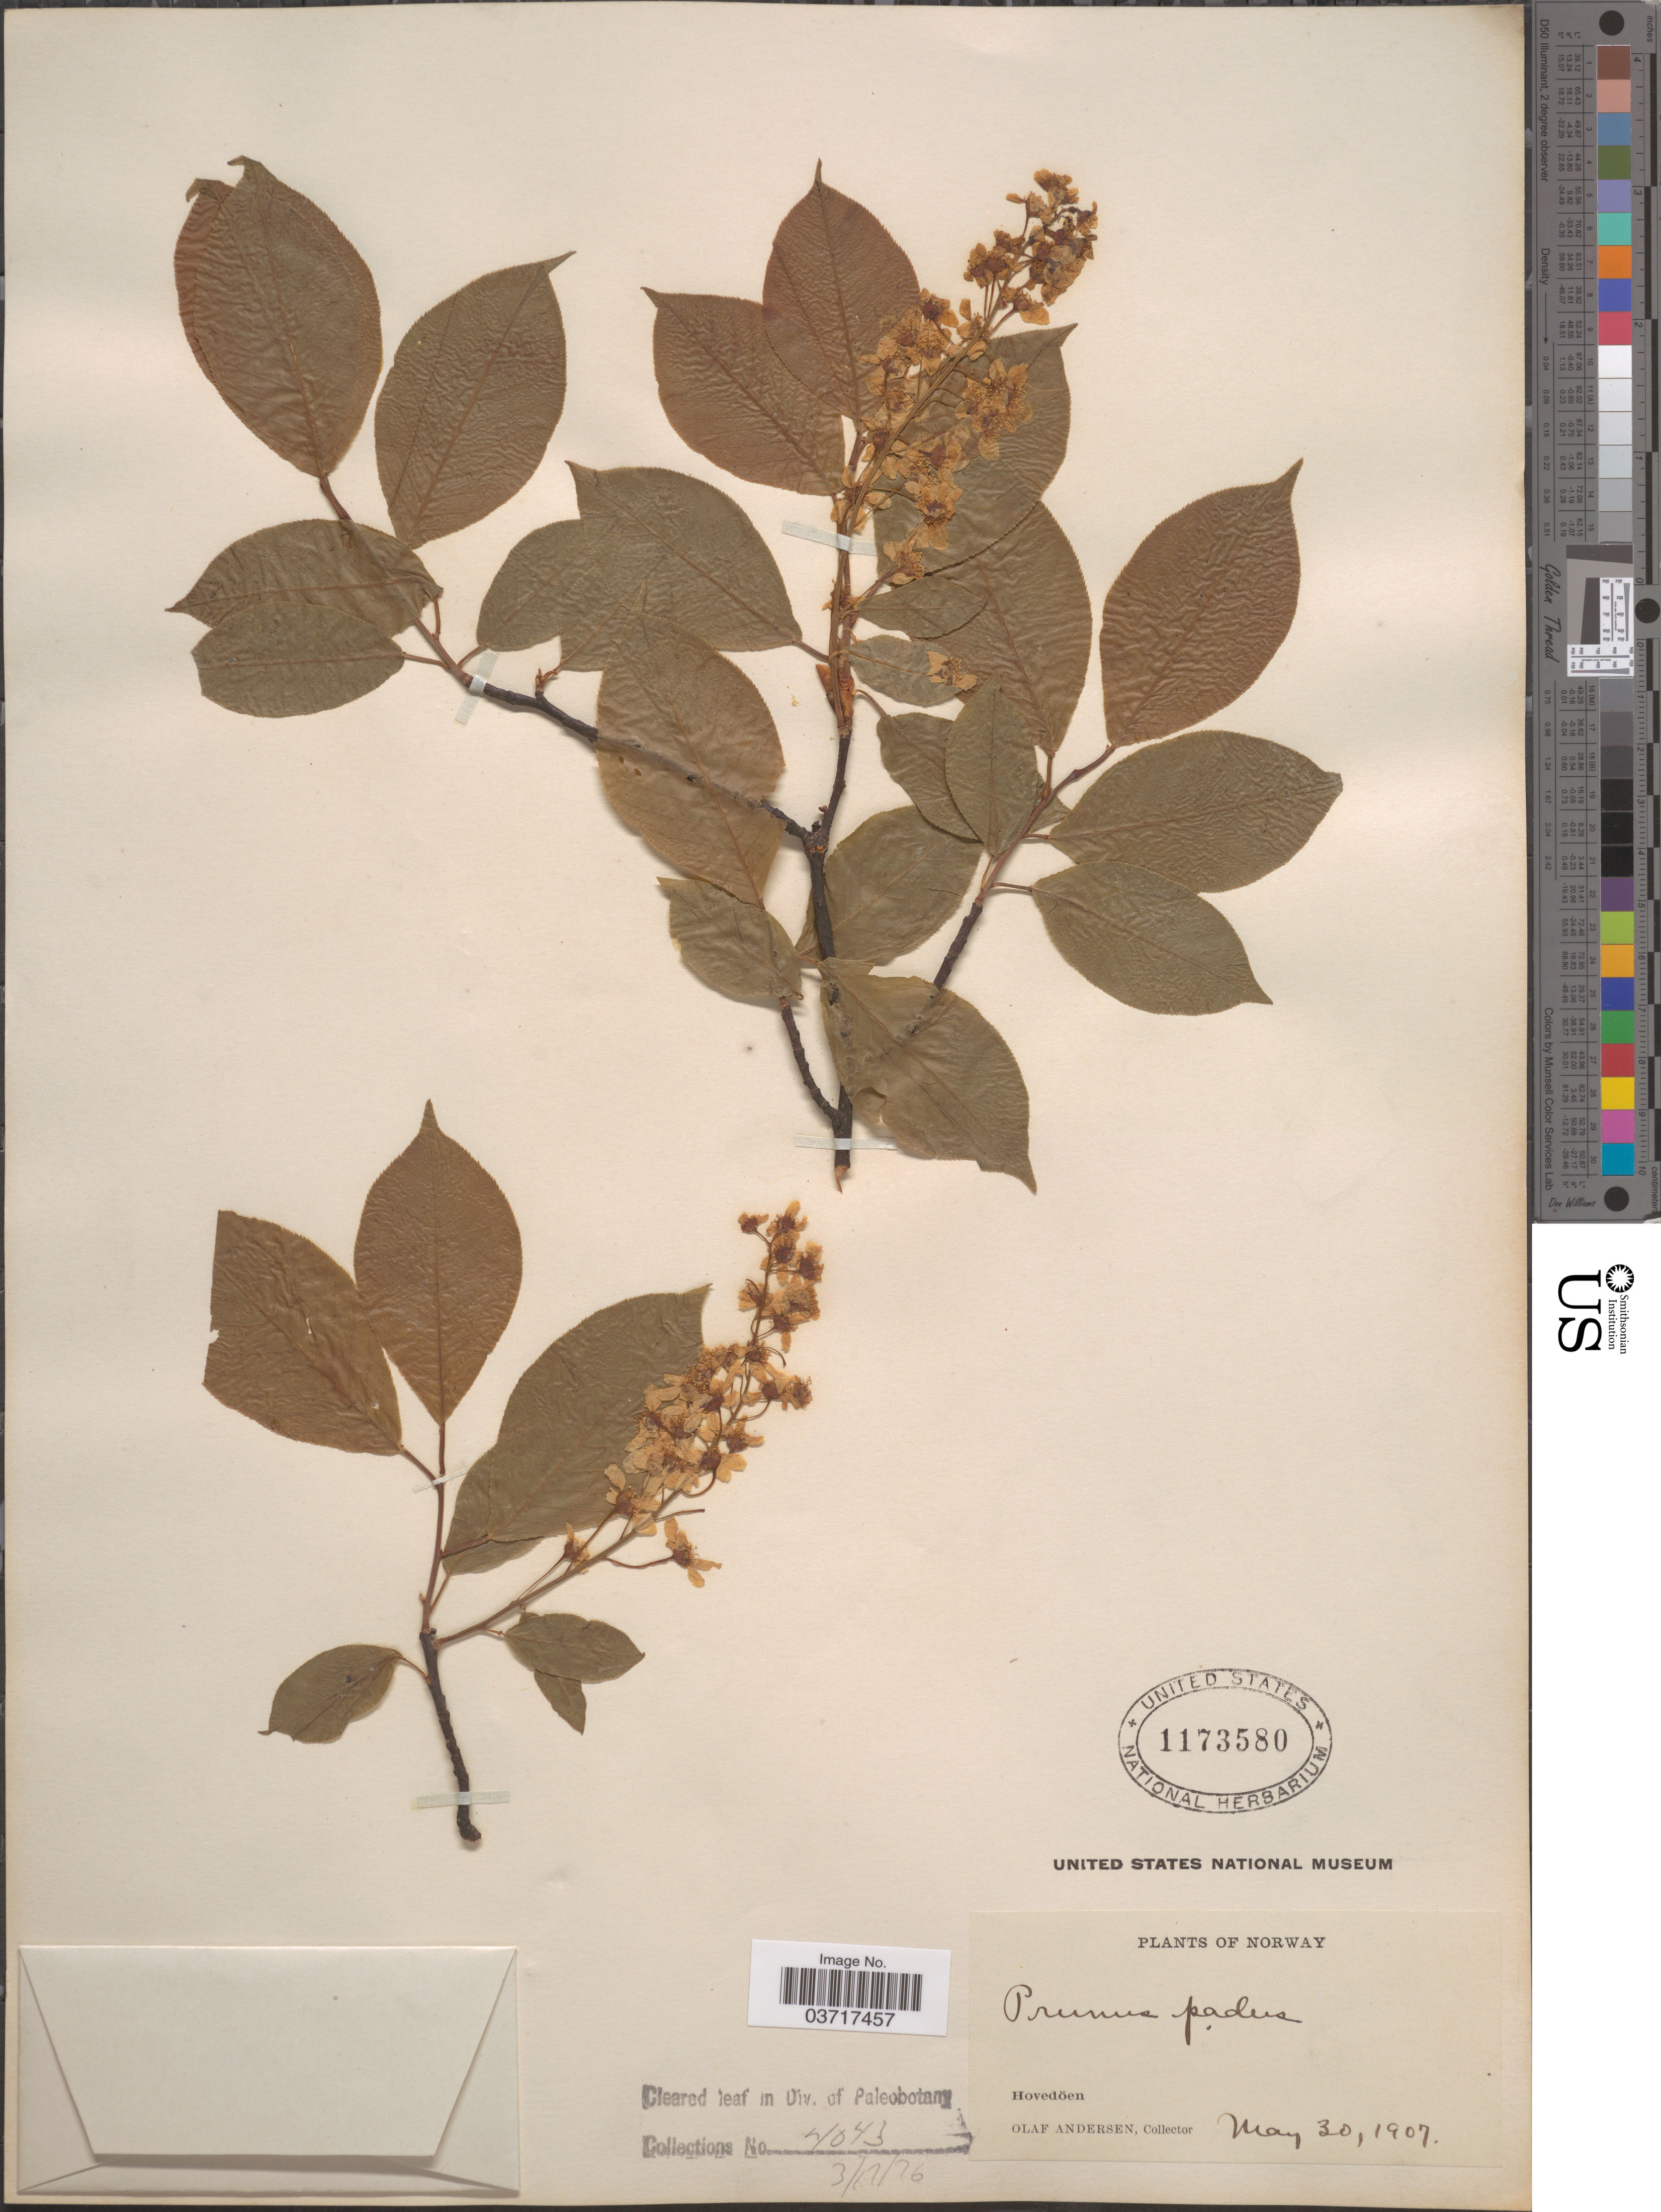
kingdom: Plantae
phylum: Tracheophyta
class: Magnoliopsida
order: Rosales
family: Rosaceae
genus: Prunus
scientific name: Prunus padus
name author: L.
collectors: O. Andersen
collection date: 1907-05-30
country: Norway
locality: Hovedöen.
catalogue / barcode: US 1173580